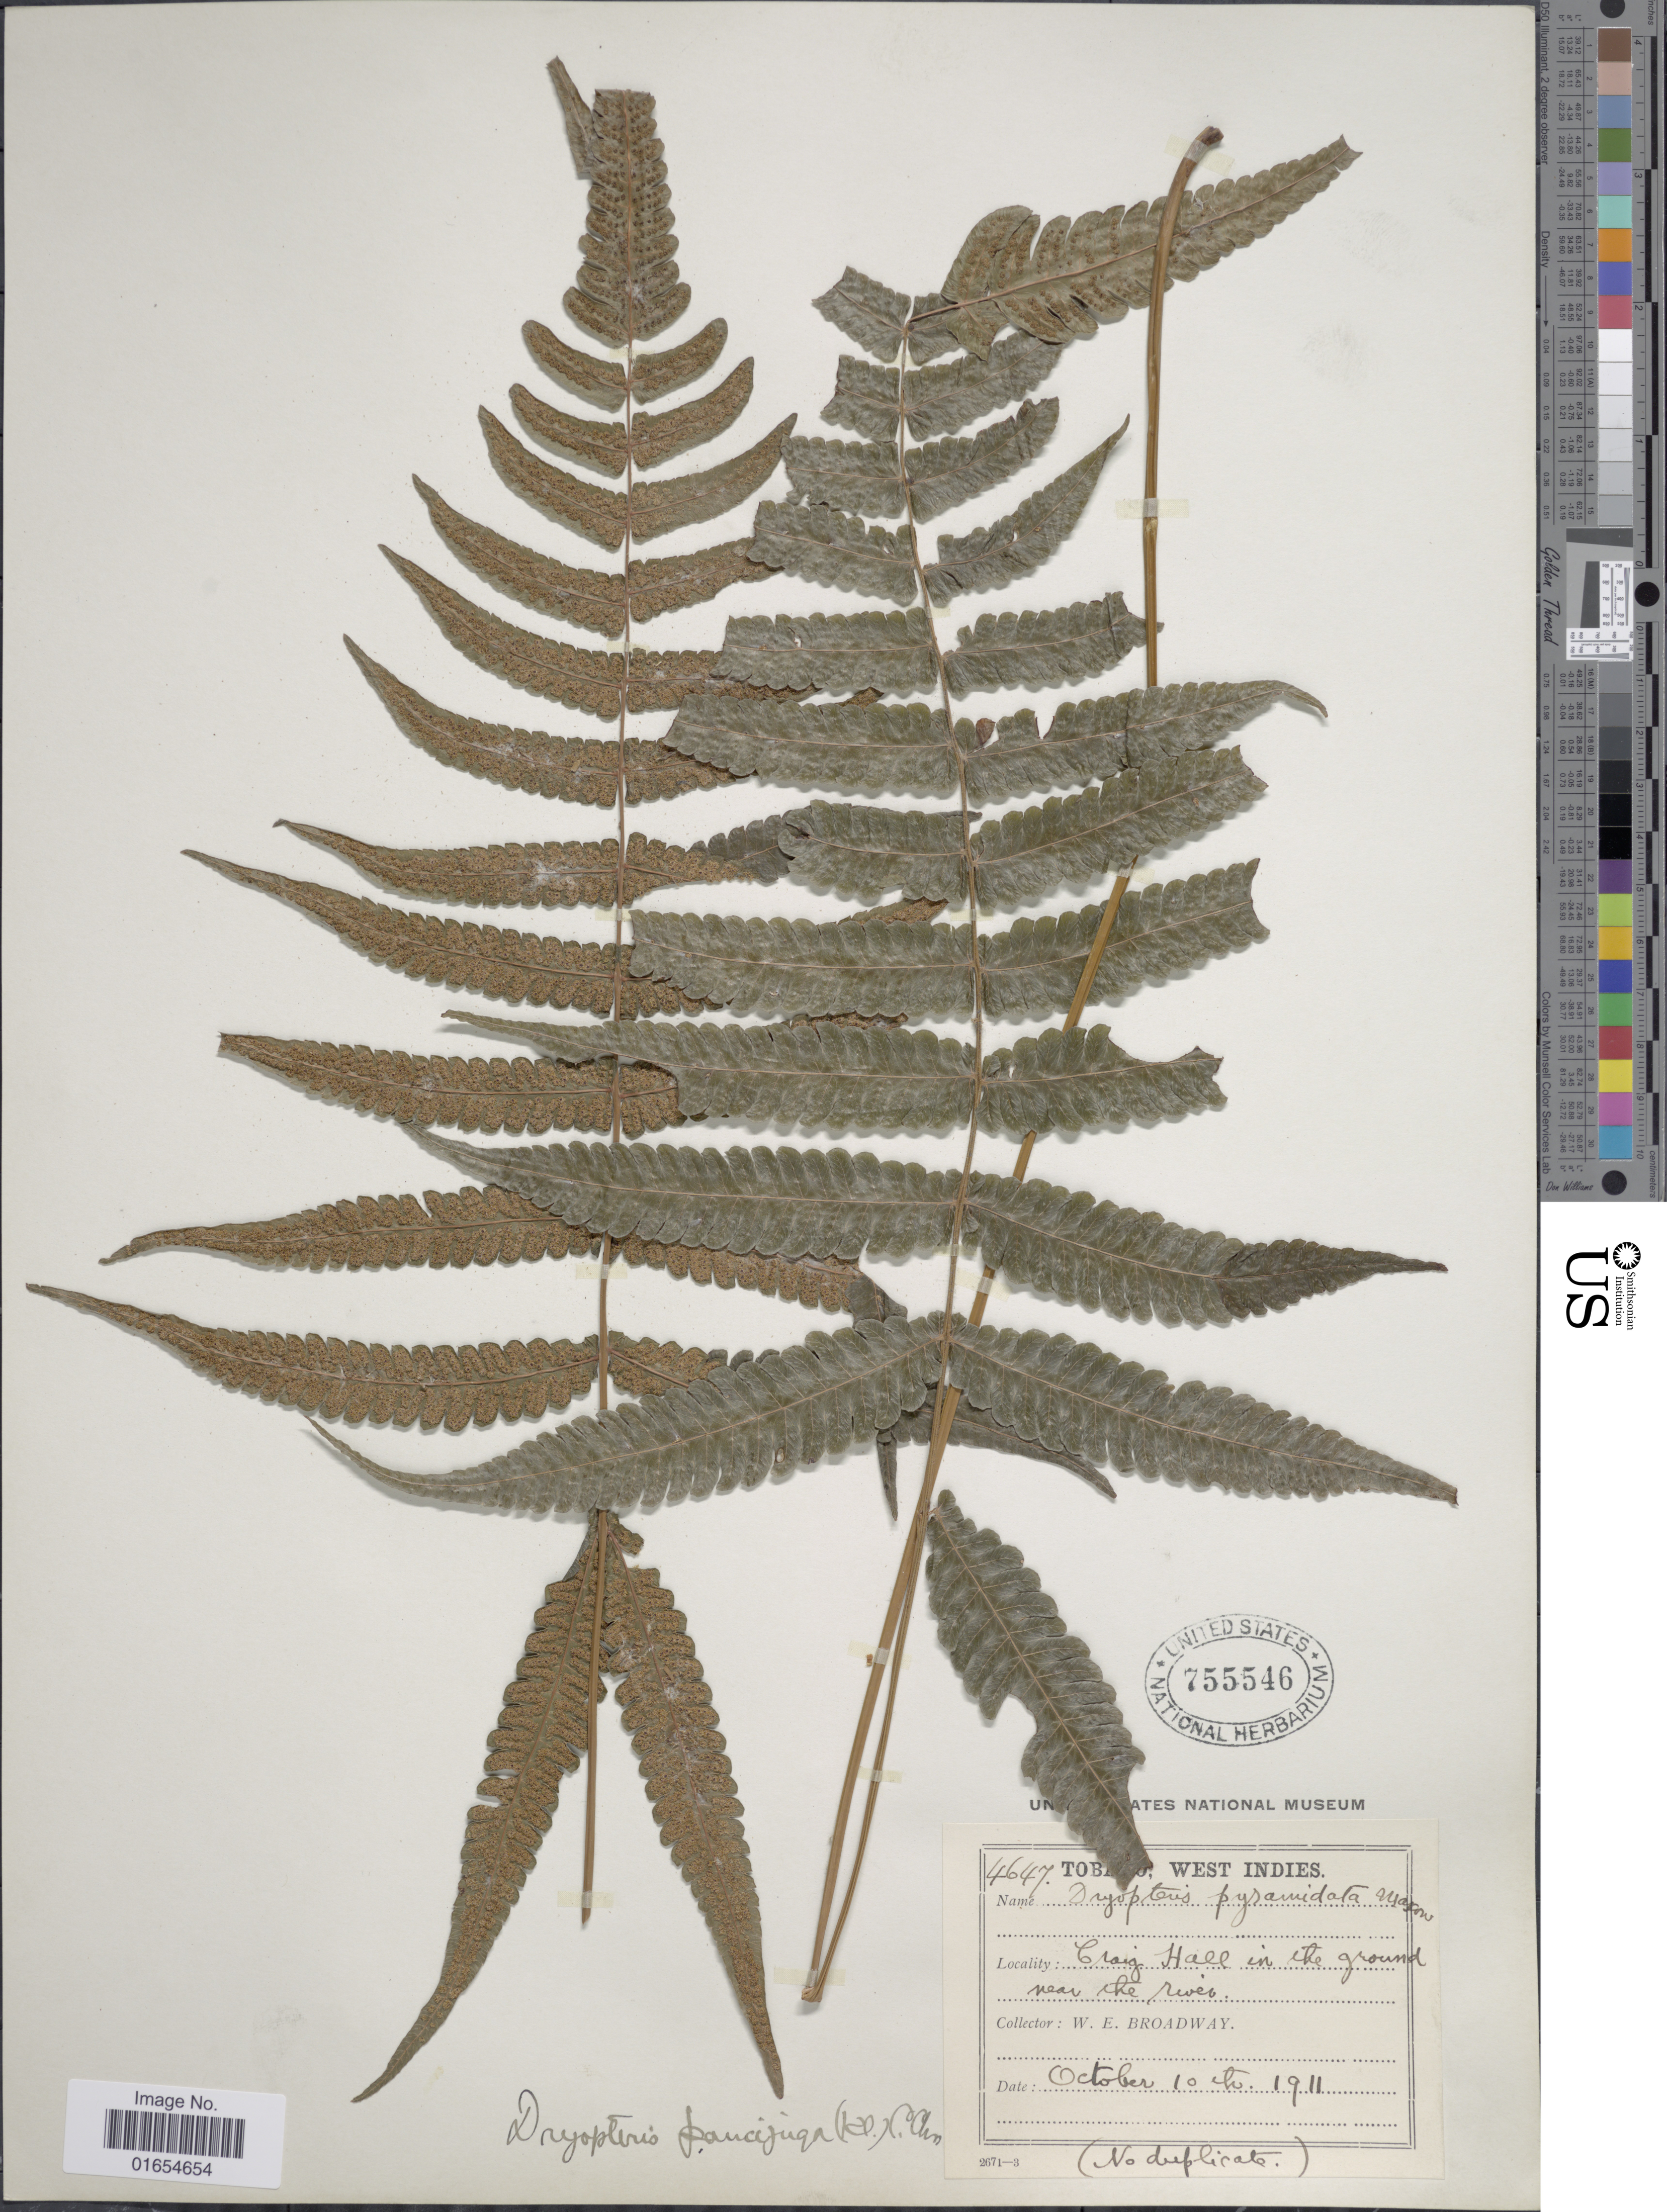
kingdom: Plantae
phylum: Tracheophyta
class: Polypodiopsida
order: Polypodiales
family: Thelypteridaceae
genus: Goniopteris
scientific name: Goniopteris paucijuga (Klotzsch) comb. nov., ined 2015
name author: (Klotzsch)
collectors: W. E. Broadway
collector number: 4647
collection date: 1911-10-10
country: Trinidad and Tobago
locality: Craig Hall in the ground near the river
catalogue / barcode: US 755546